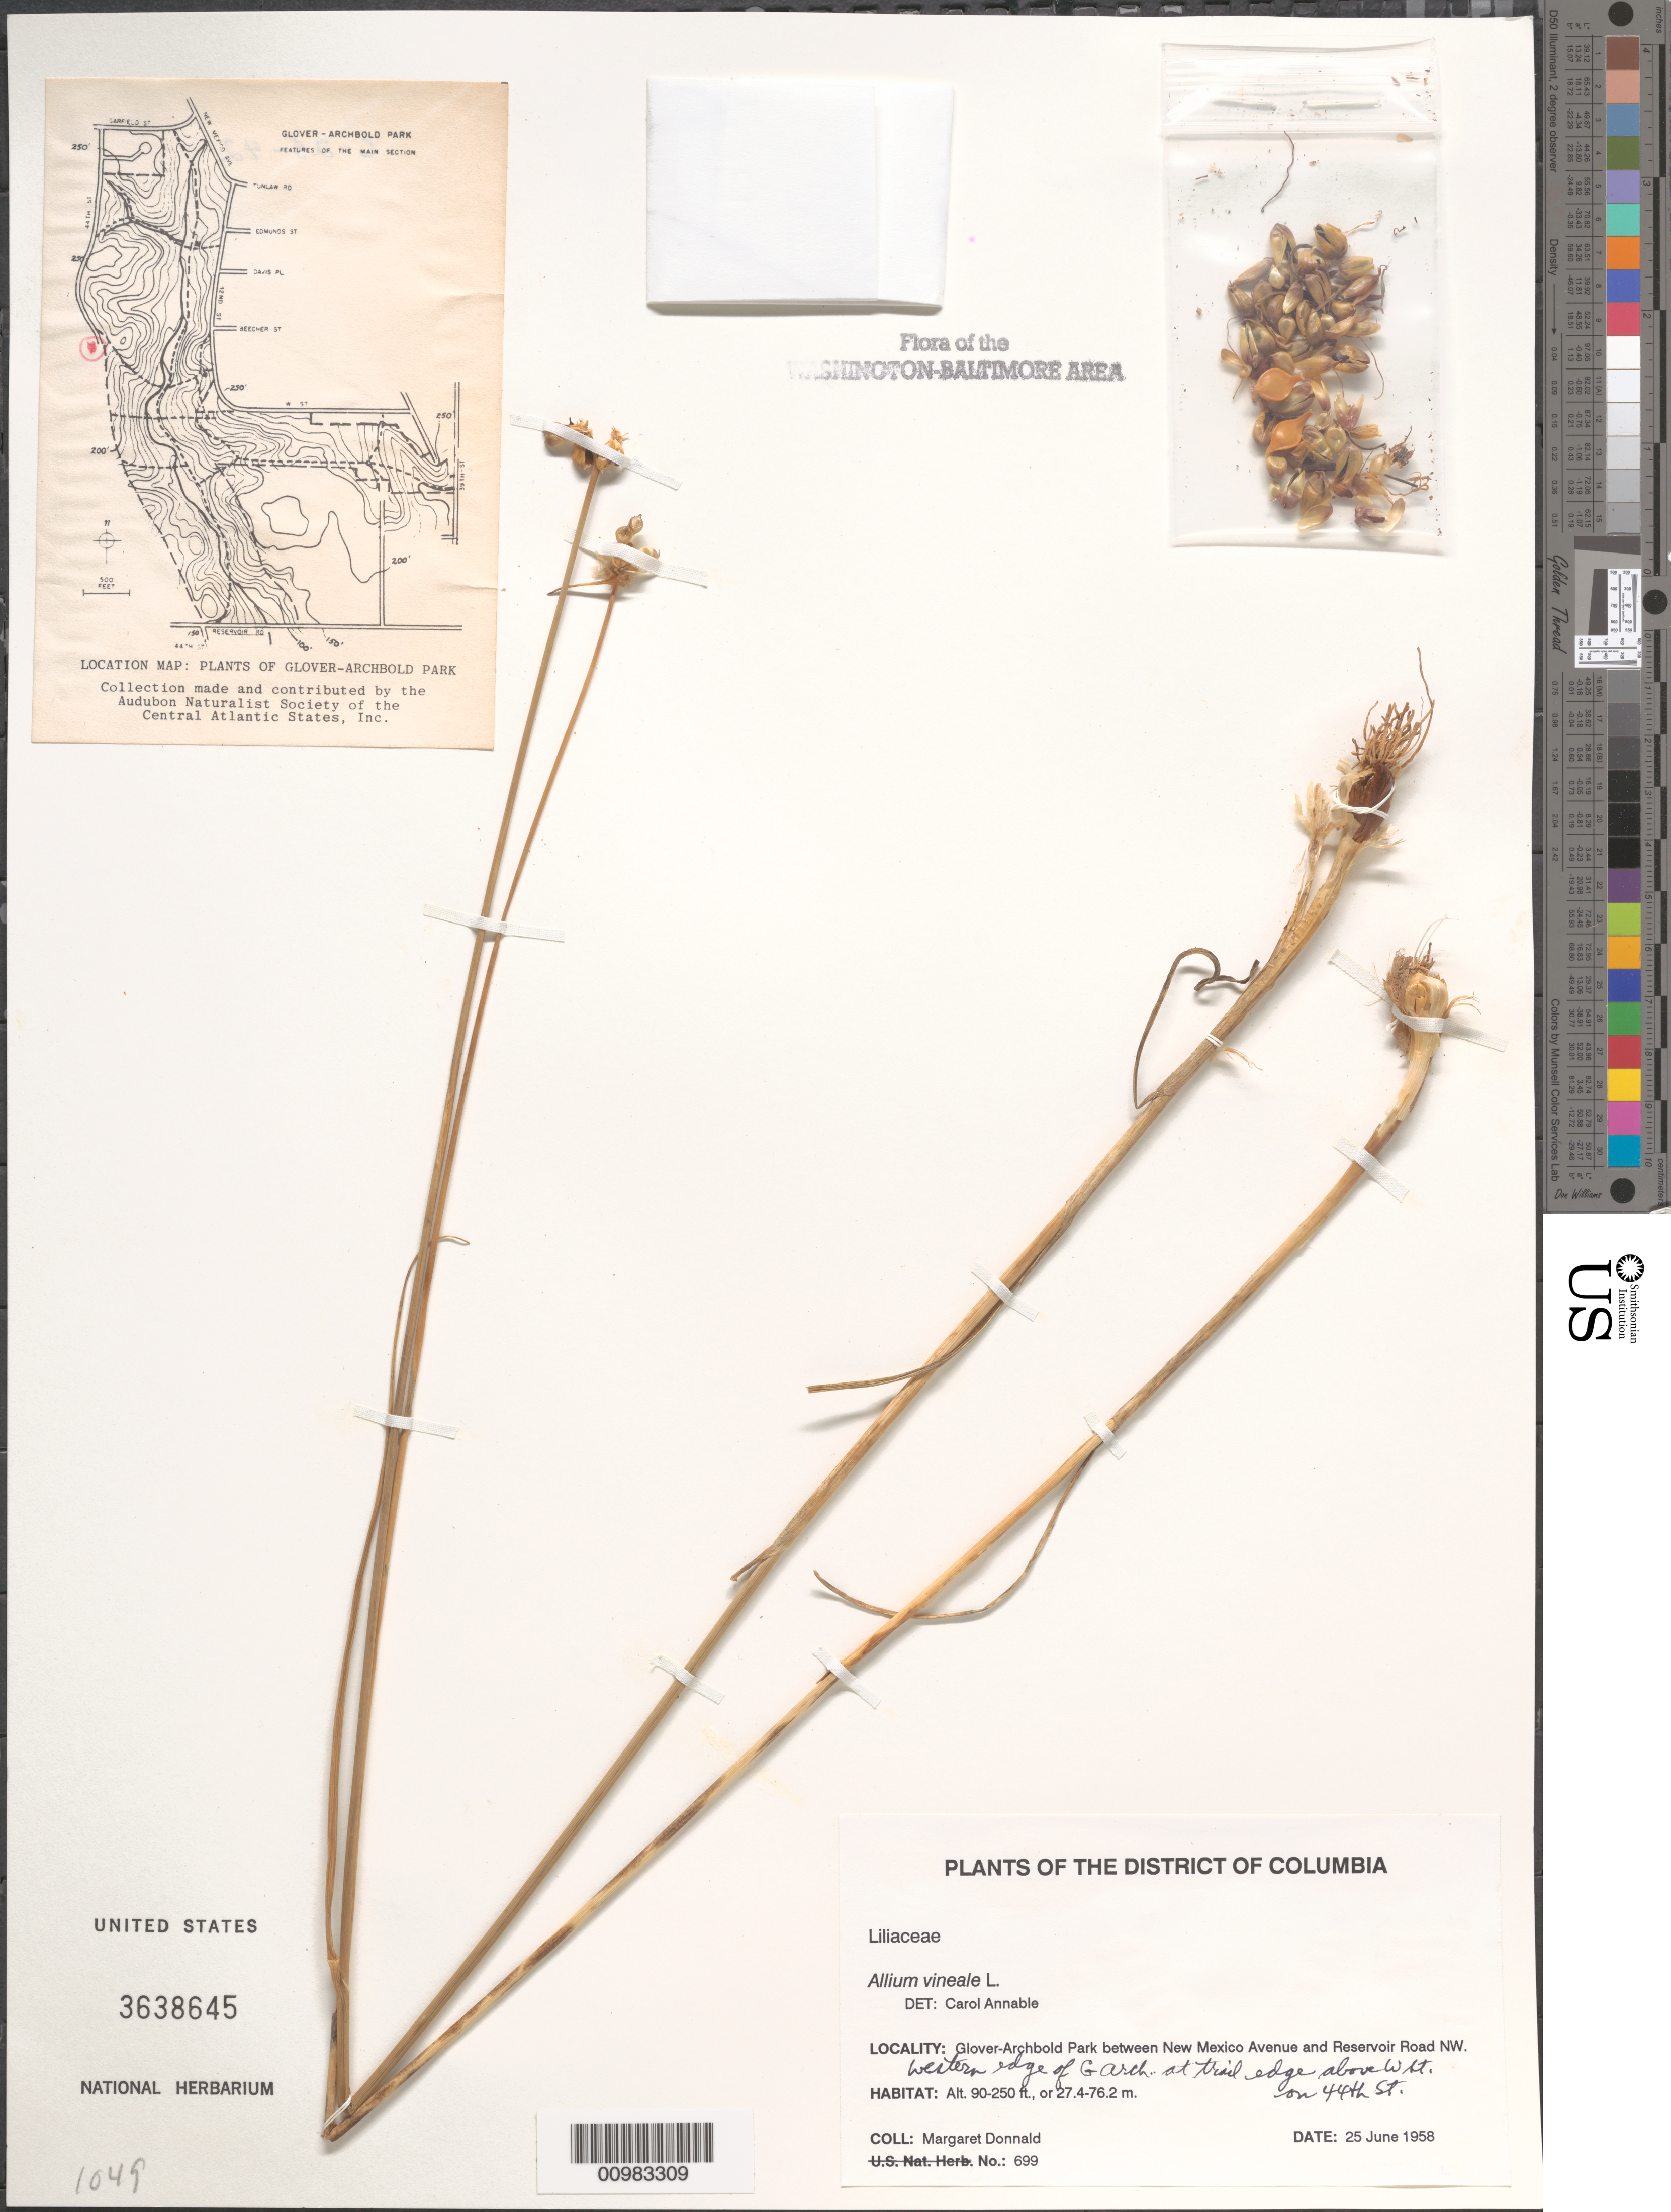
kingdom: Plantae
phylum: Tracheophyta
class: Liliopsida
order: Asparagales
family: Amaryllidaceae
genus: Allium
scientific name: Allium vineale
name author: L.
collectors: M. Donnald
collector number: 699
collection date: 1958-06-25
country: United States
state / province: District of Columbia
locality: Glover-Archbold Park between New Mexico Avenue and Reservoir Road NW., on western edge of Park at trail edge above W St. on 44th St.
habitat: park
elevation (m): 27.4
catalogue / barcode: US 3638645